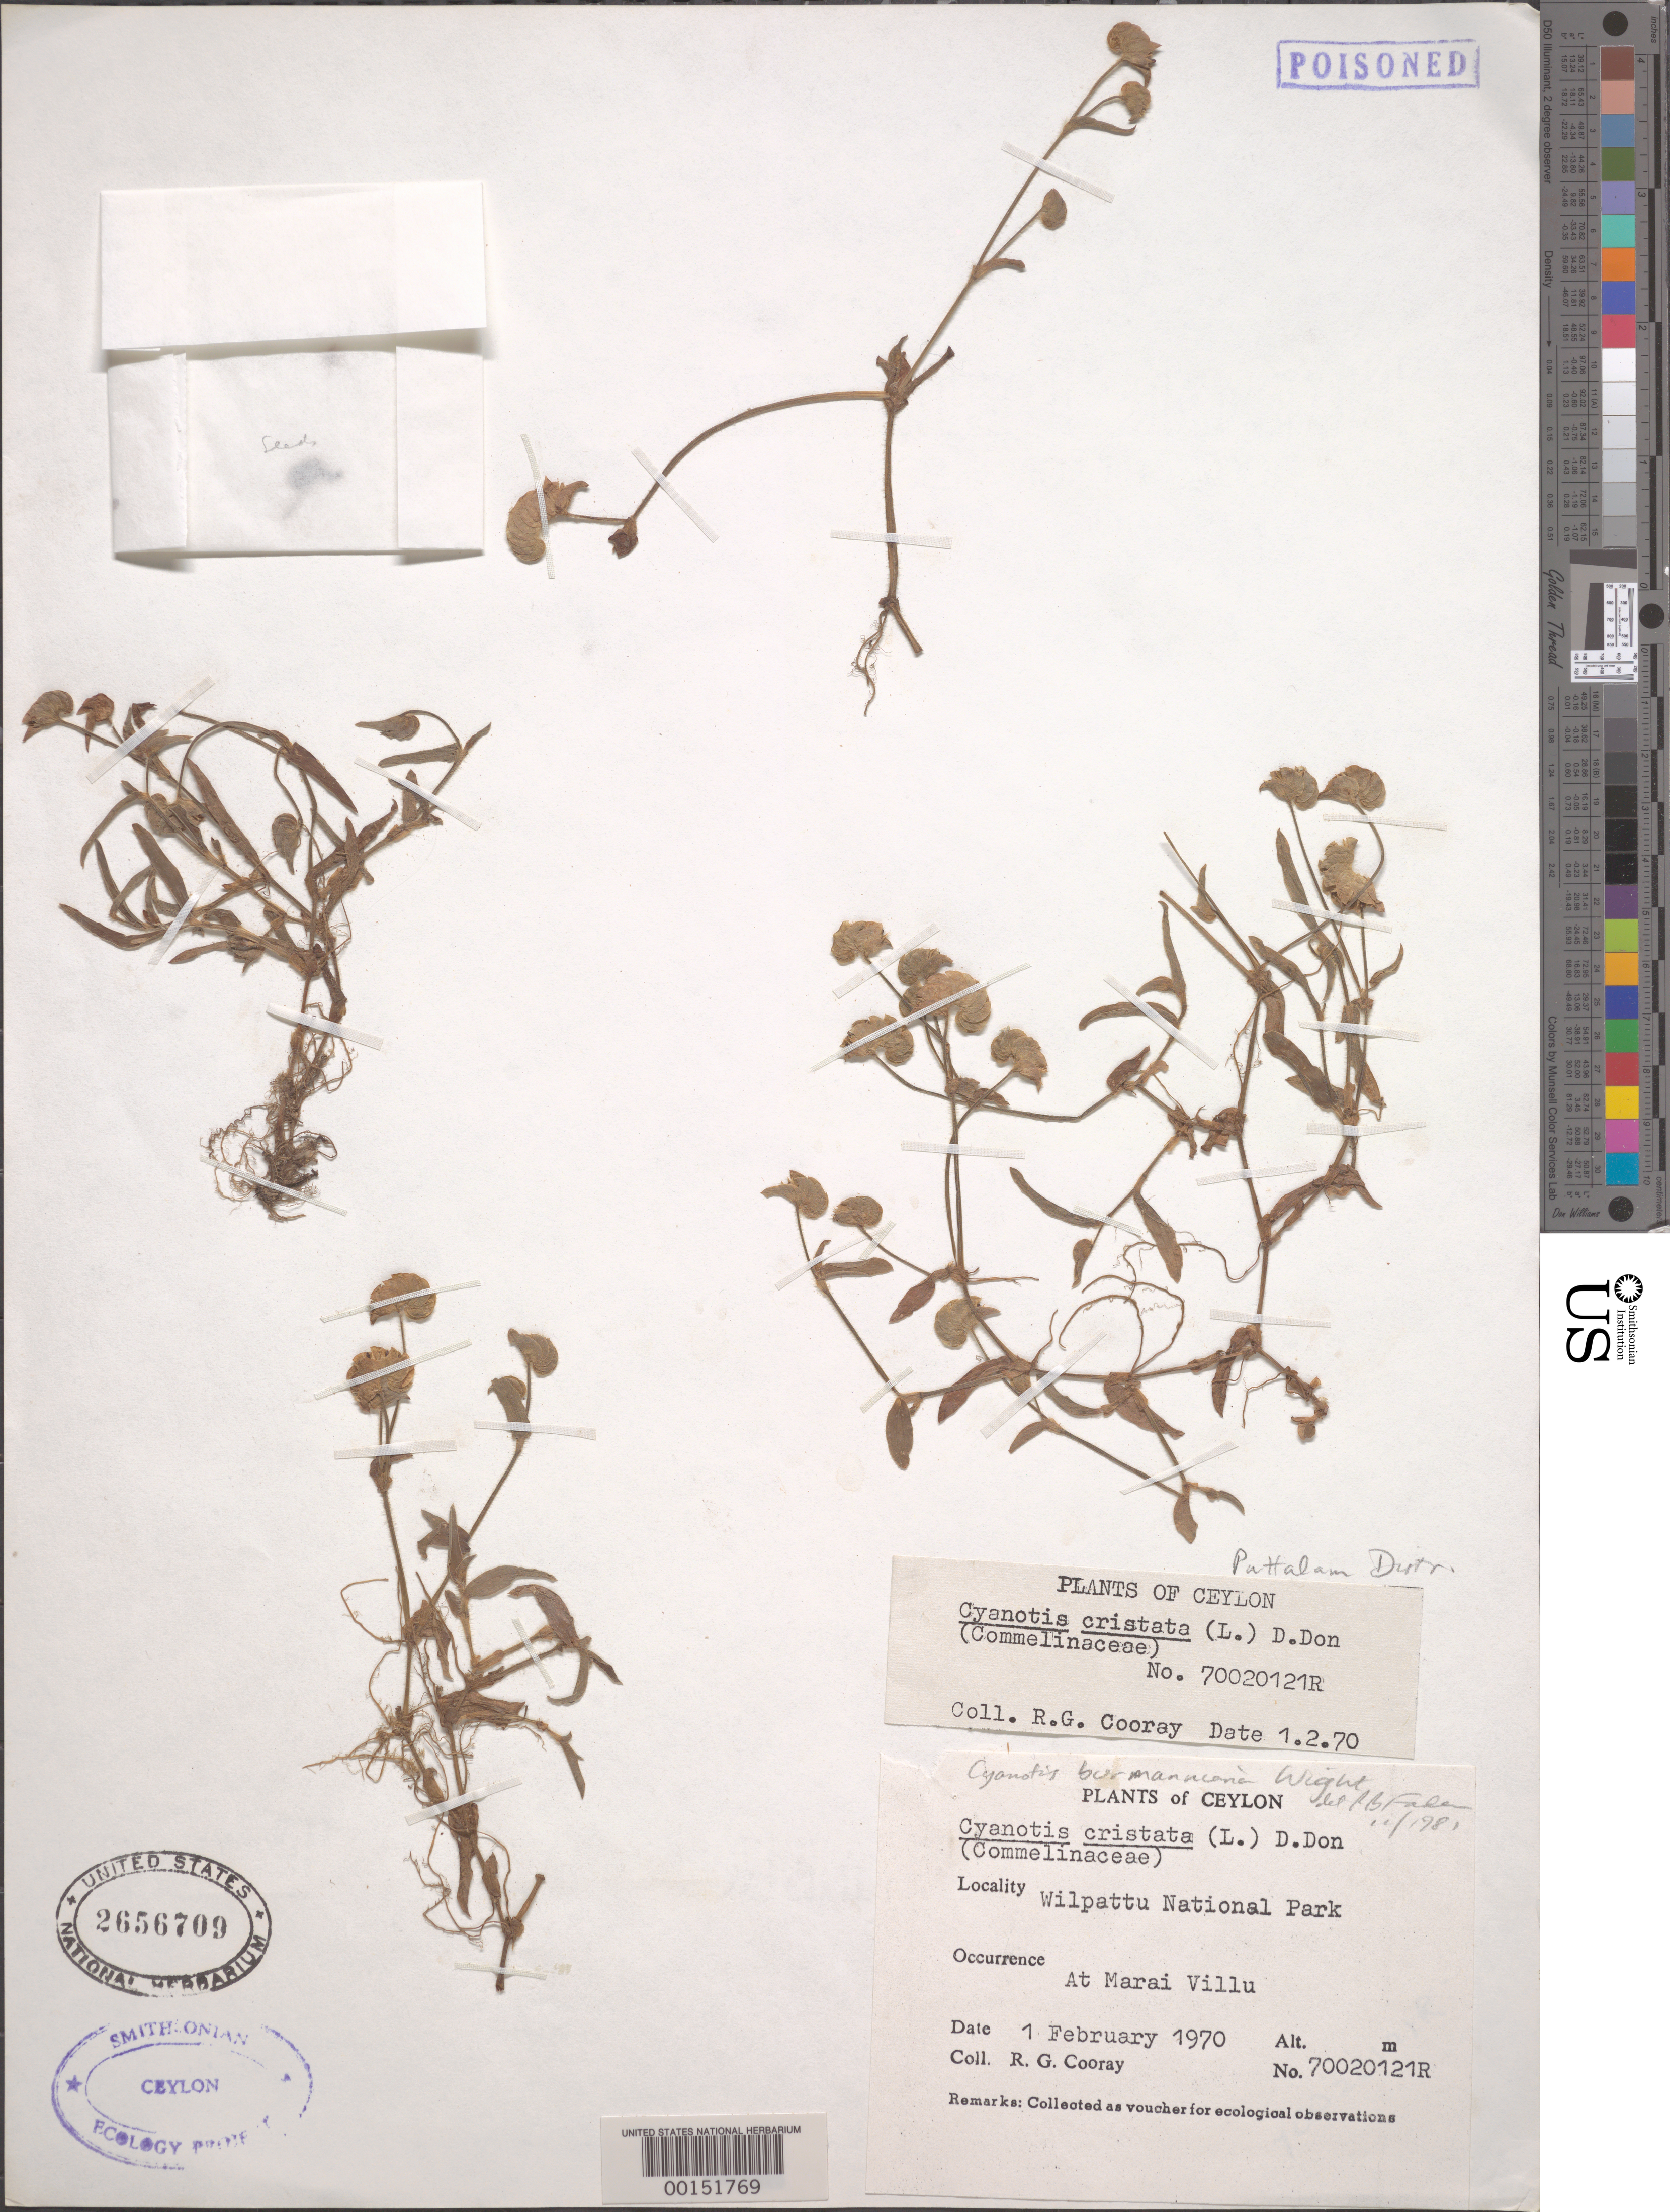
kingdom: Plantae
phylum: Tracheophyta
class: Liliopsida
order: Commelinales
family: Commelinaceae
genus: Cyanotis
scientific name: Cyanotis burmanniana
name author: Wight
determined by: Faden, Robert B., (US), Smithsonian Institution - National Museum of Natural History (UNITED STATES)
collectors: R. Cooray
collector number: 70020121r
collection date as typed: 01 Feb 1970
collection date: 1970-02-01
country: Sri Lanka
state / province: North Western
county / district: Puttalum Dist.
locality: Wilpattu national park; marai villu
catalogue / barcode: US 2656709